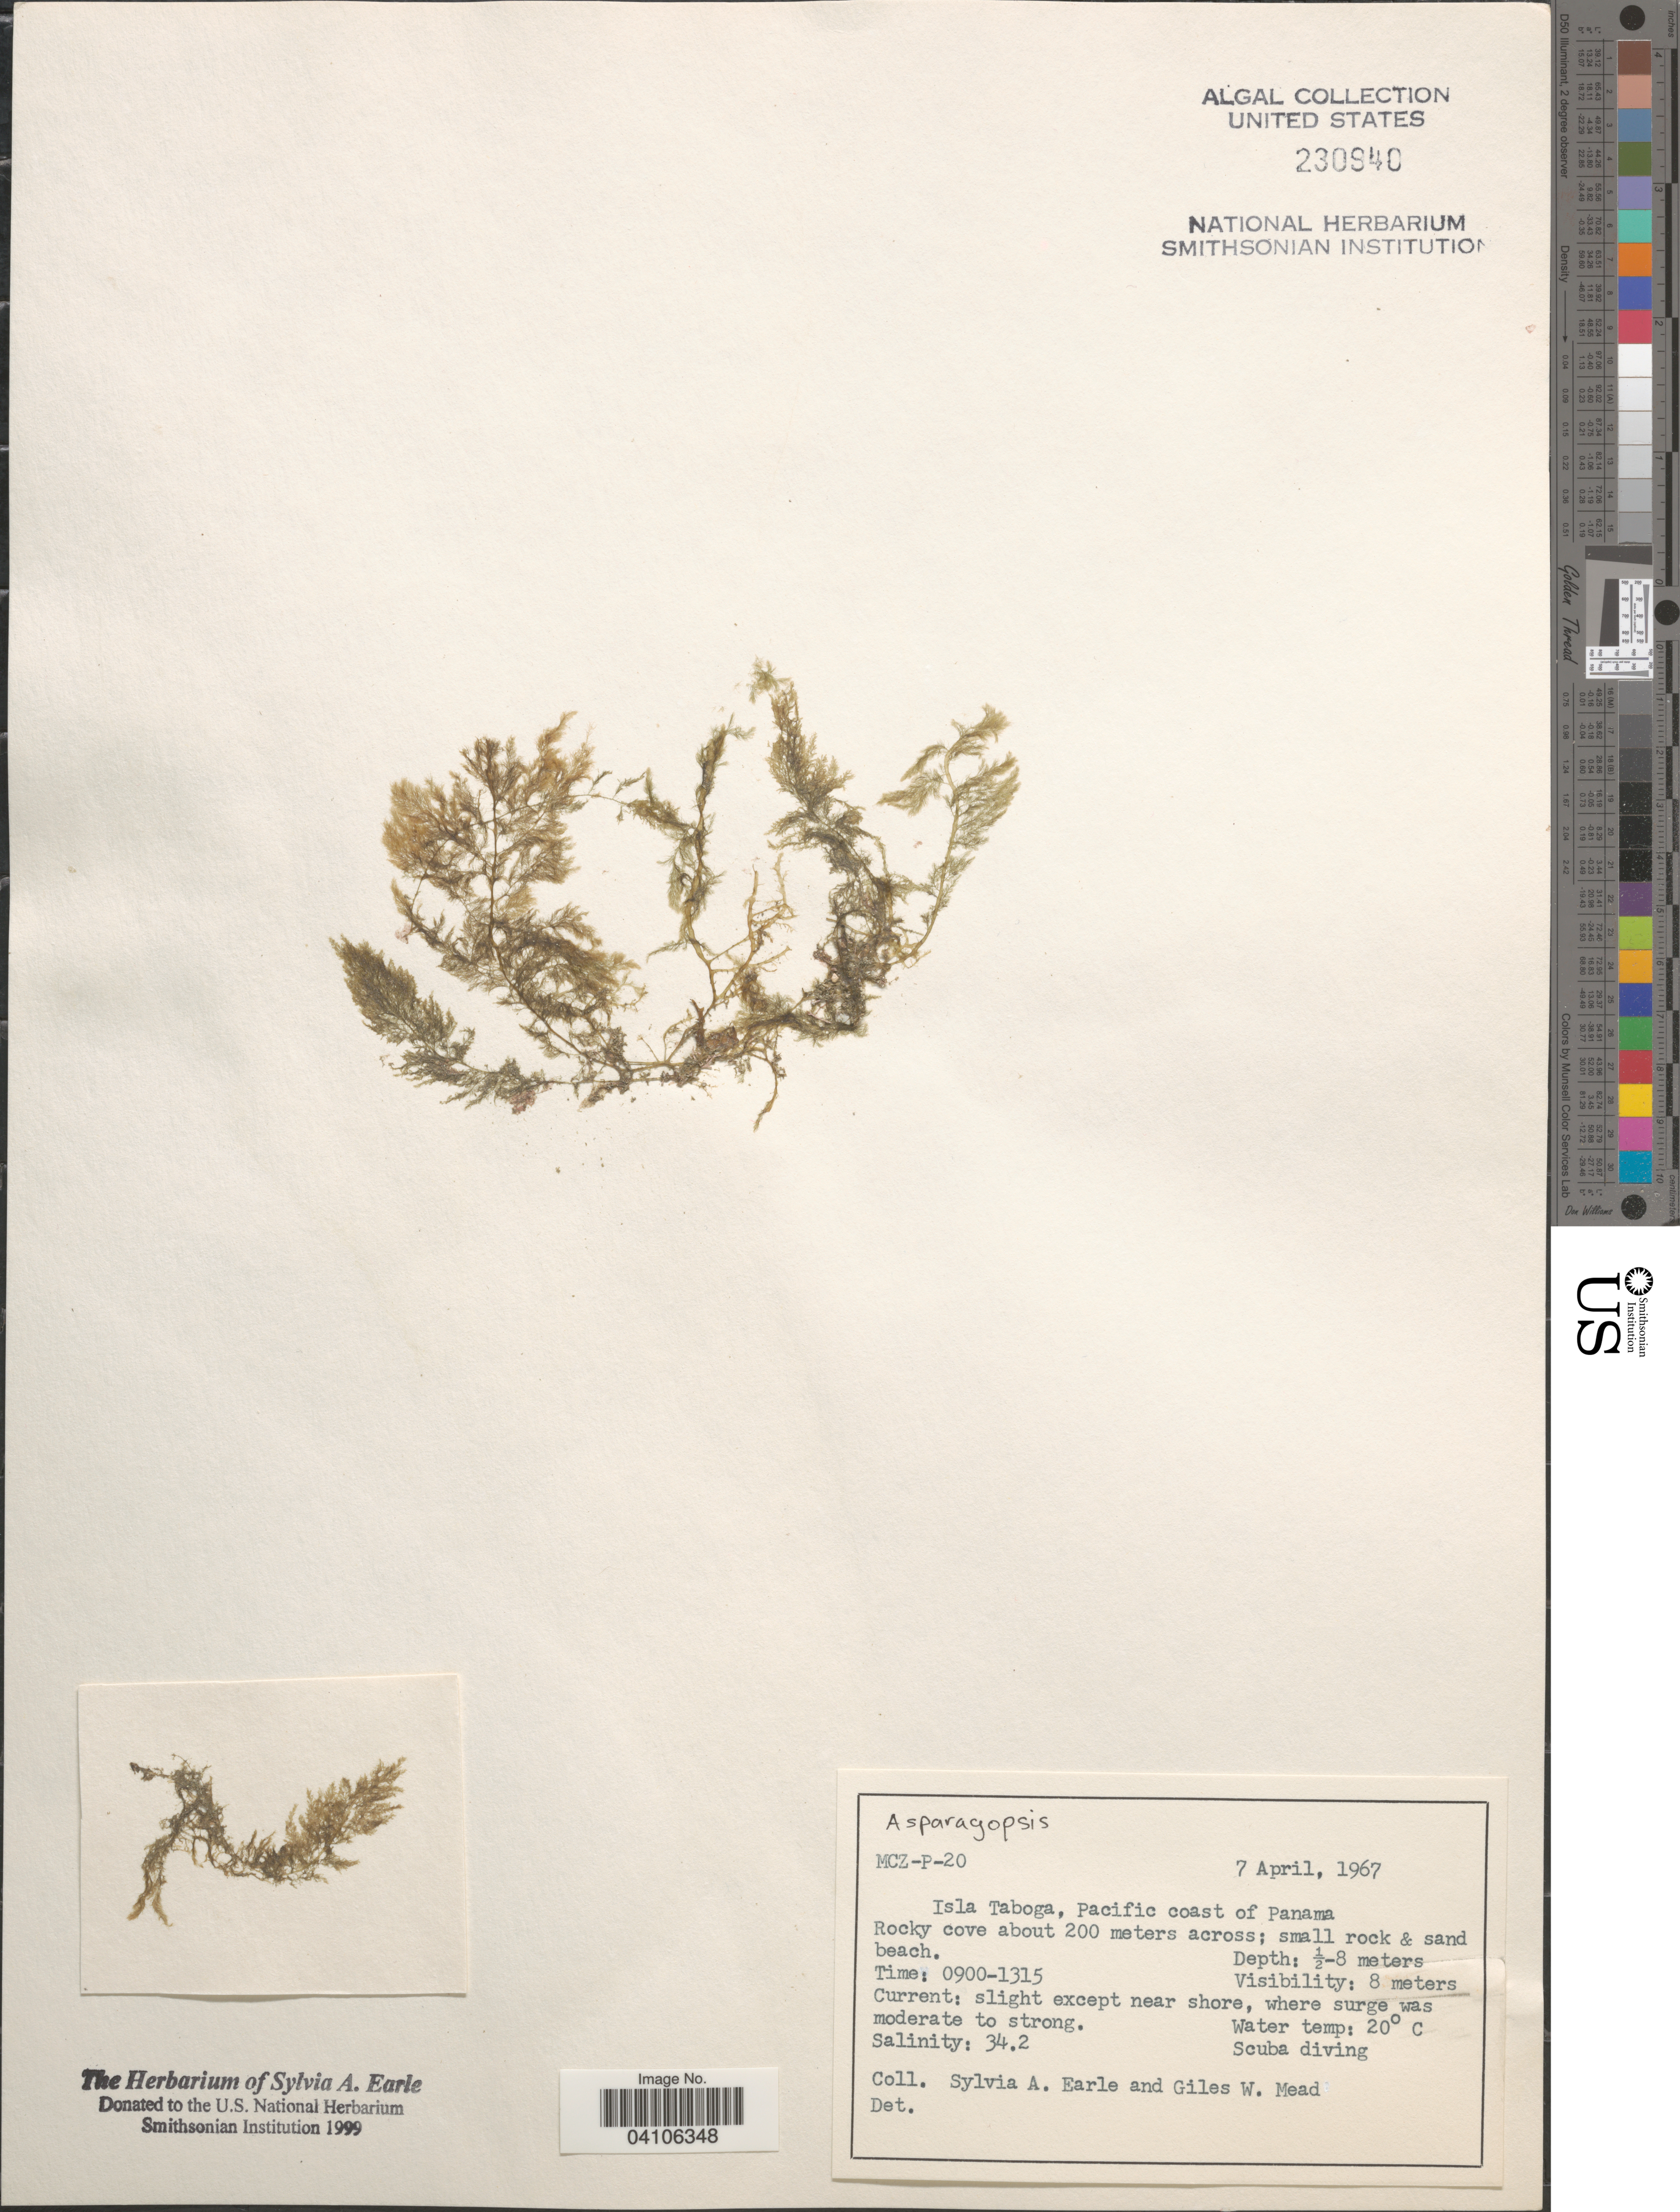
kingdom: Plantae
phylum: Rhodophyta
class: Florideophyceae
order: Bonnemaisoniales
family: Bonnemaisoniaceae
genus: Asparagopsis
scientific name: Asparagopsis sp.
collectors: S. A. Earle & G. W. Mead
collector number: MCZ-P-20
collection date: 1967-04-07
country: Panama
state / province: Panamá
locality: Isla Taboga, Pacific coast of Panama. Rocky cove about 200 meters above.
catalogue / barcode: US 230940